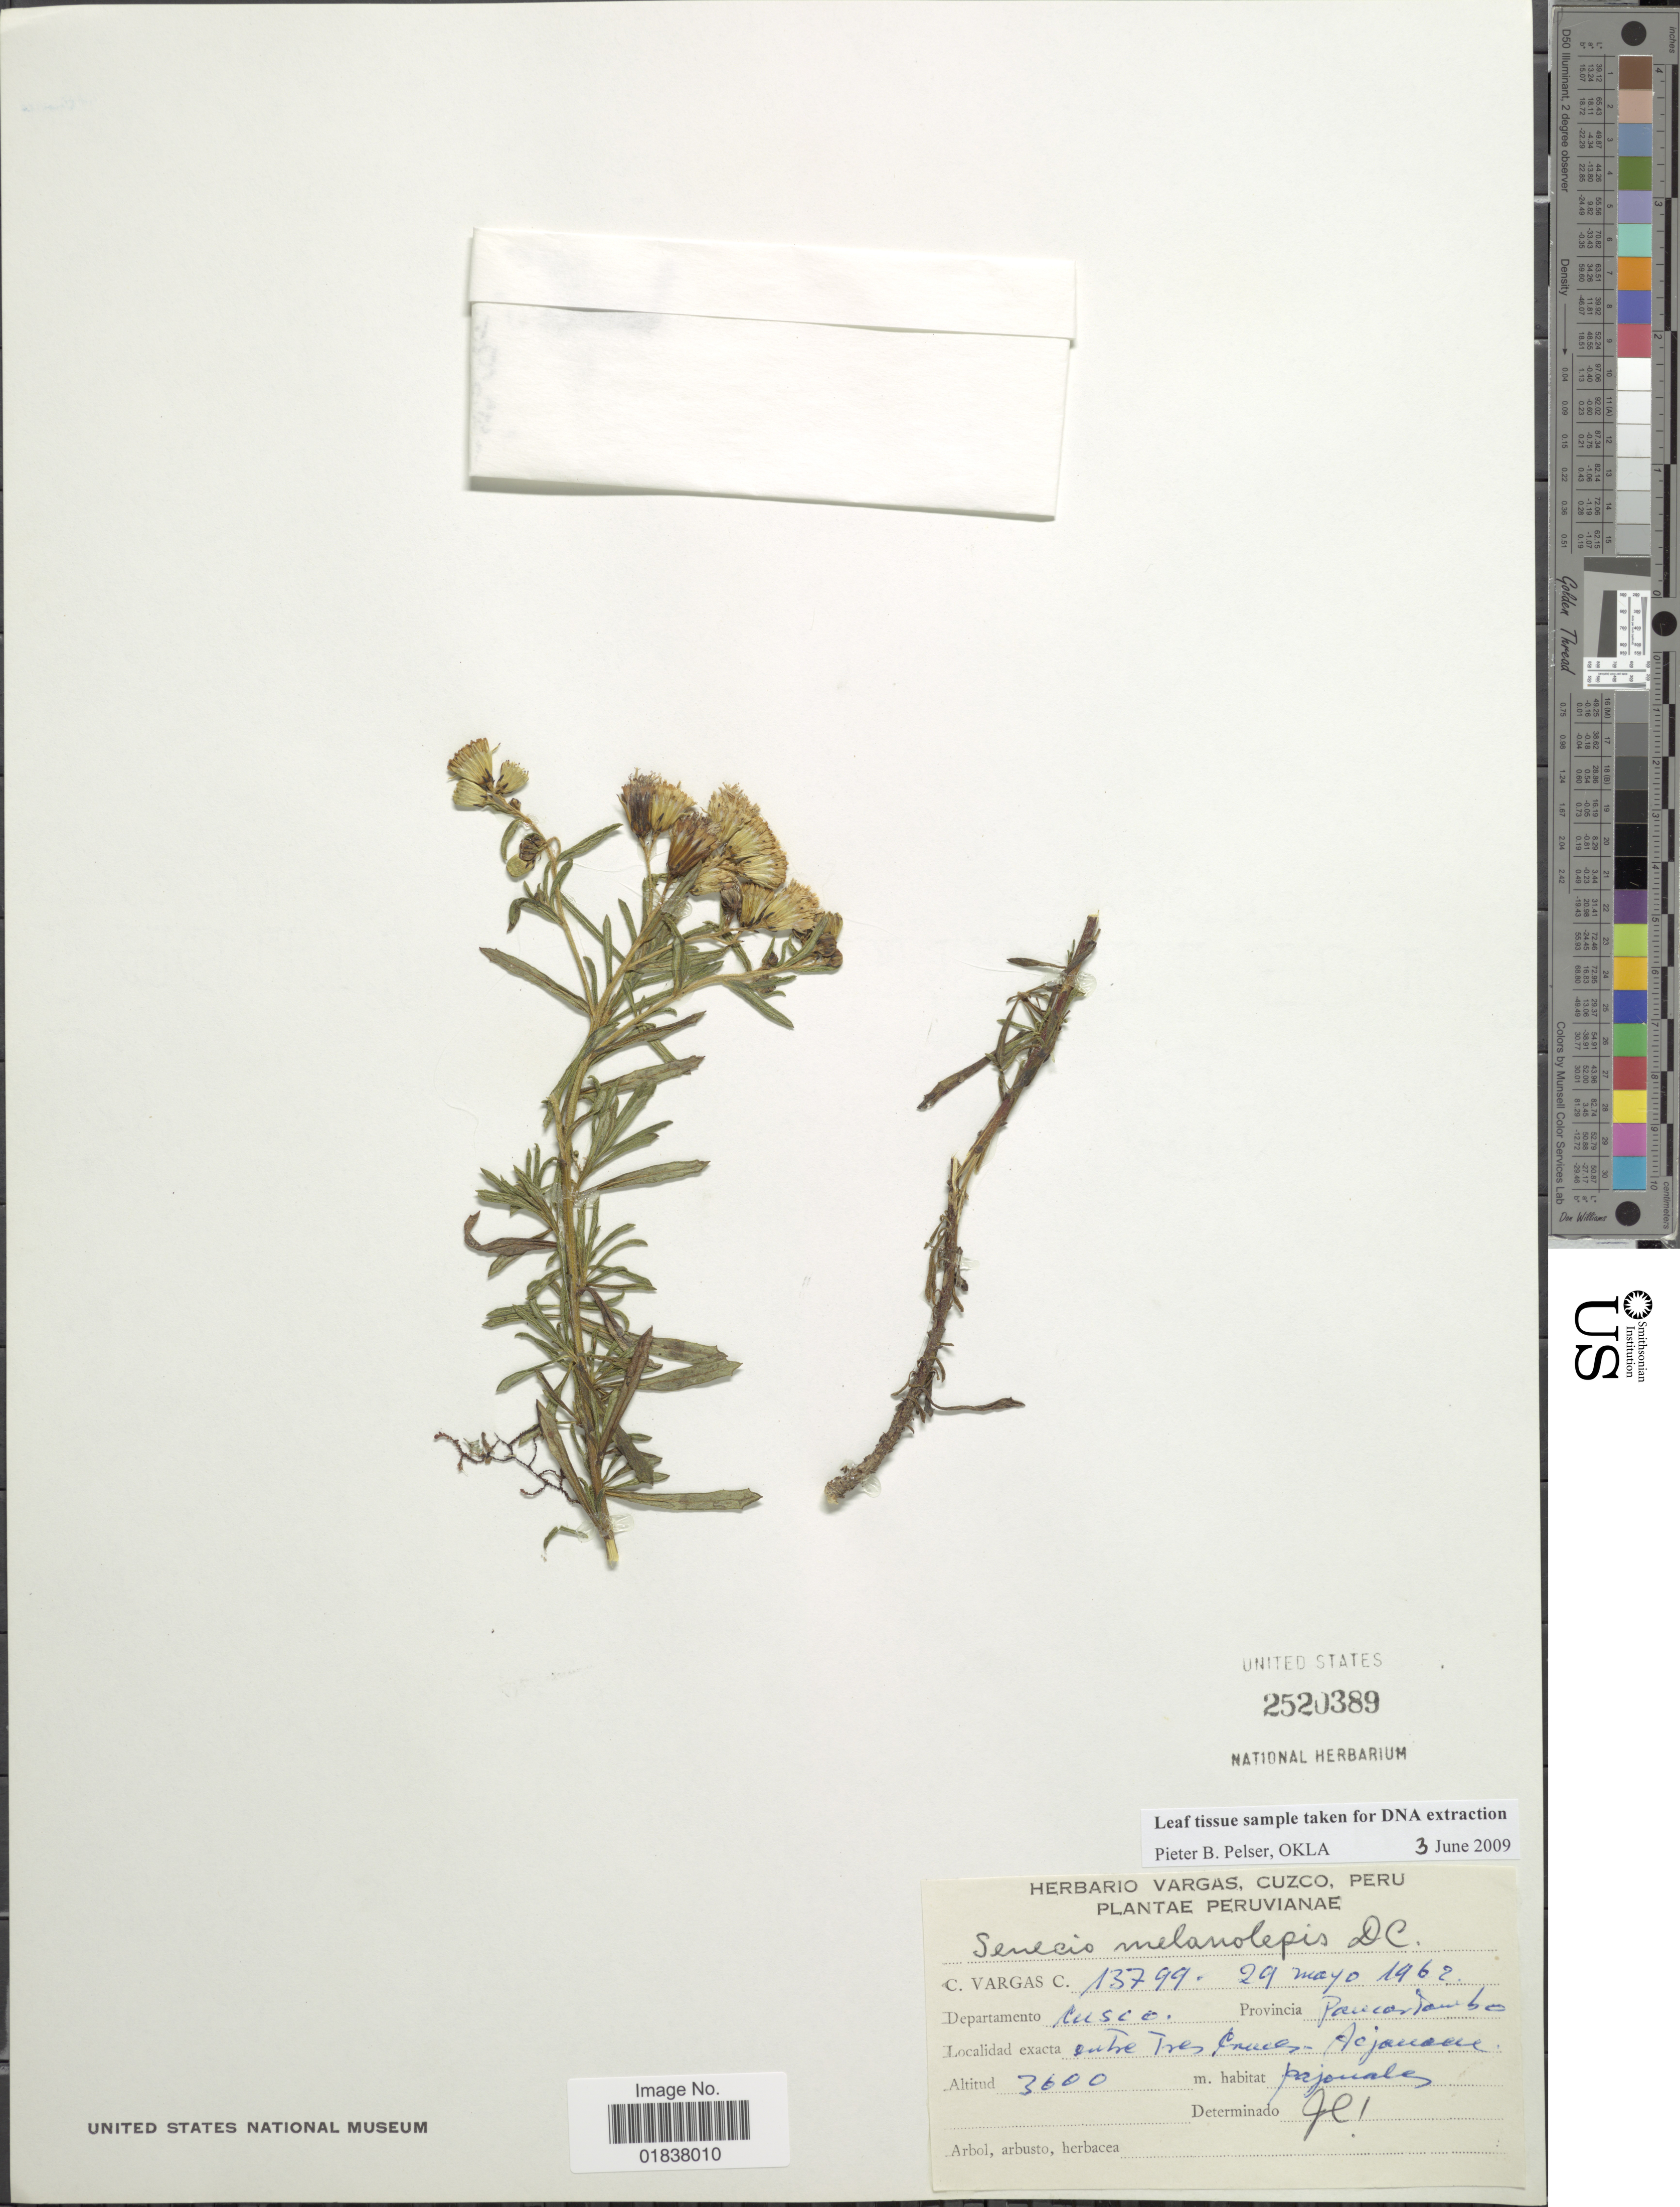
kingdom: Plantae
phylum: Tracheophyta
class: Magnoliopsida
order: Asterales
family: Asteraceae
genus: Senecio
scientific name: Senecio melanolepis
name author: DC.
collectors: C. Vargas Calderón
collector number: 13799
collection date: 1962-05-29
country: Peru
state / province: Cusco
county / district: Paucartambo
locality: Provincia Paucartambo, entre Tres Cruces, Acjanaco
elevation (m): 3600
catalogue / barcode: US 2520389